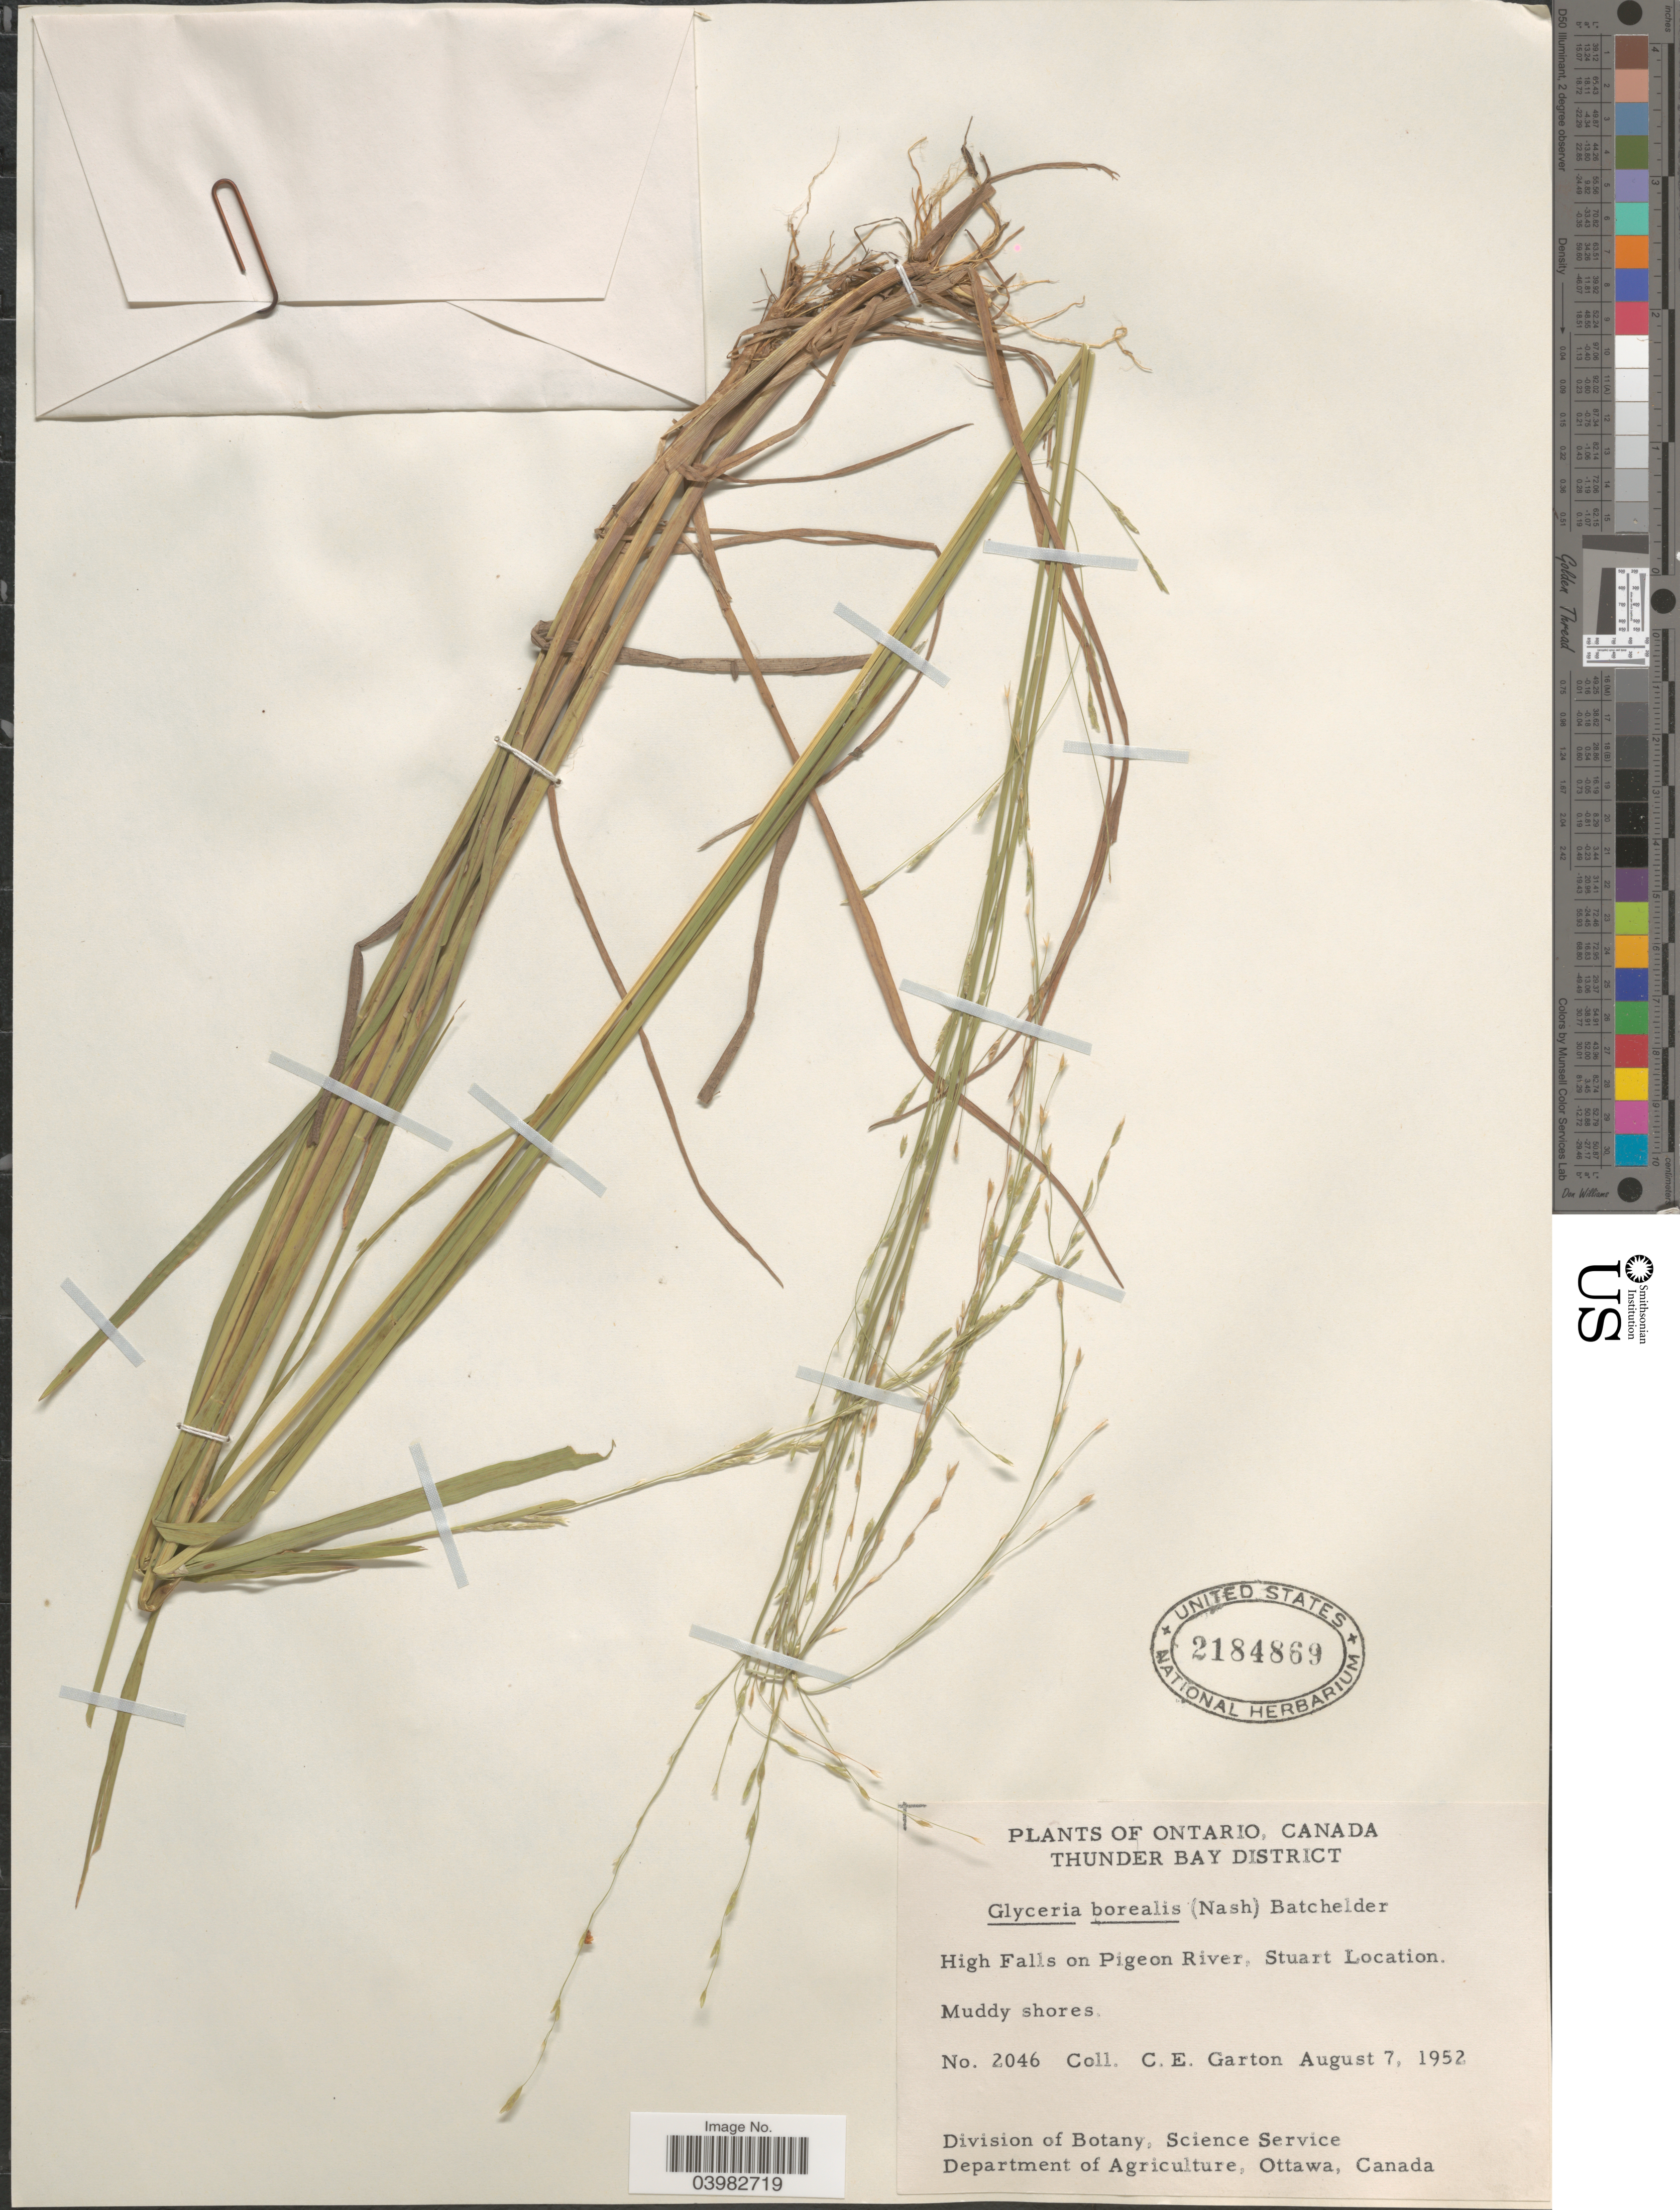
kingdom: Plantae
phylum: Tracheophyta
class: Liliopsida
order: Poales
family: Poaceae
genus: Glyceria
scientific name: Glyceria borealis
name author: (Nash) Batchelder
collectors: C. E. Garton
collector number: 2046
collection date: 1952-08-07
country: Canada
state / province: Ontario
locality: Thunder Bay District. High Falls on Pigeon River, Stuart Location.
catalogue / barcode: US 2184869